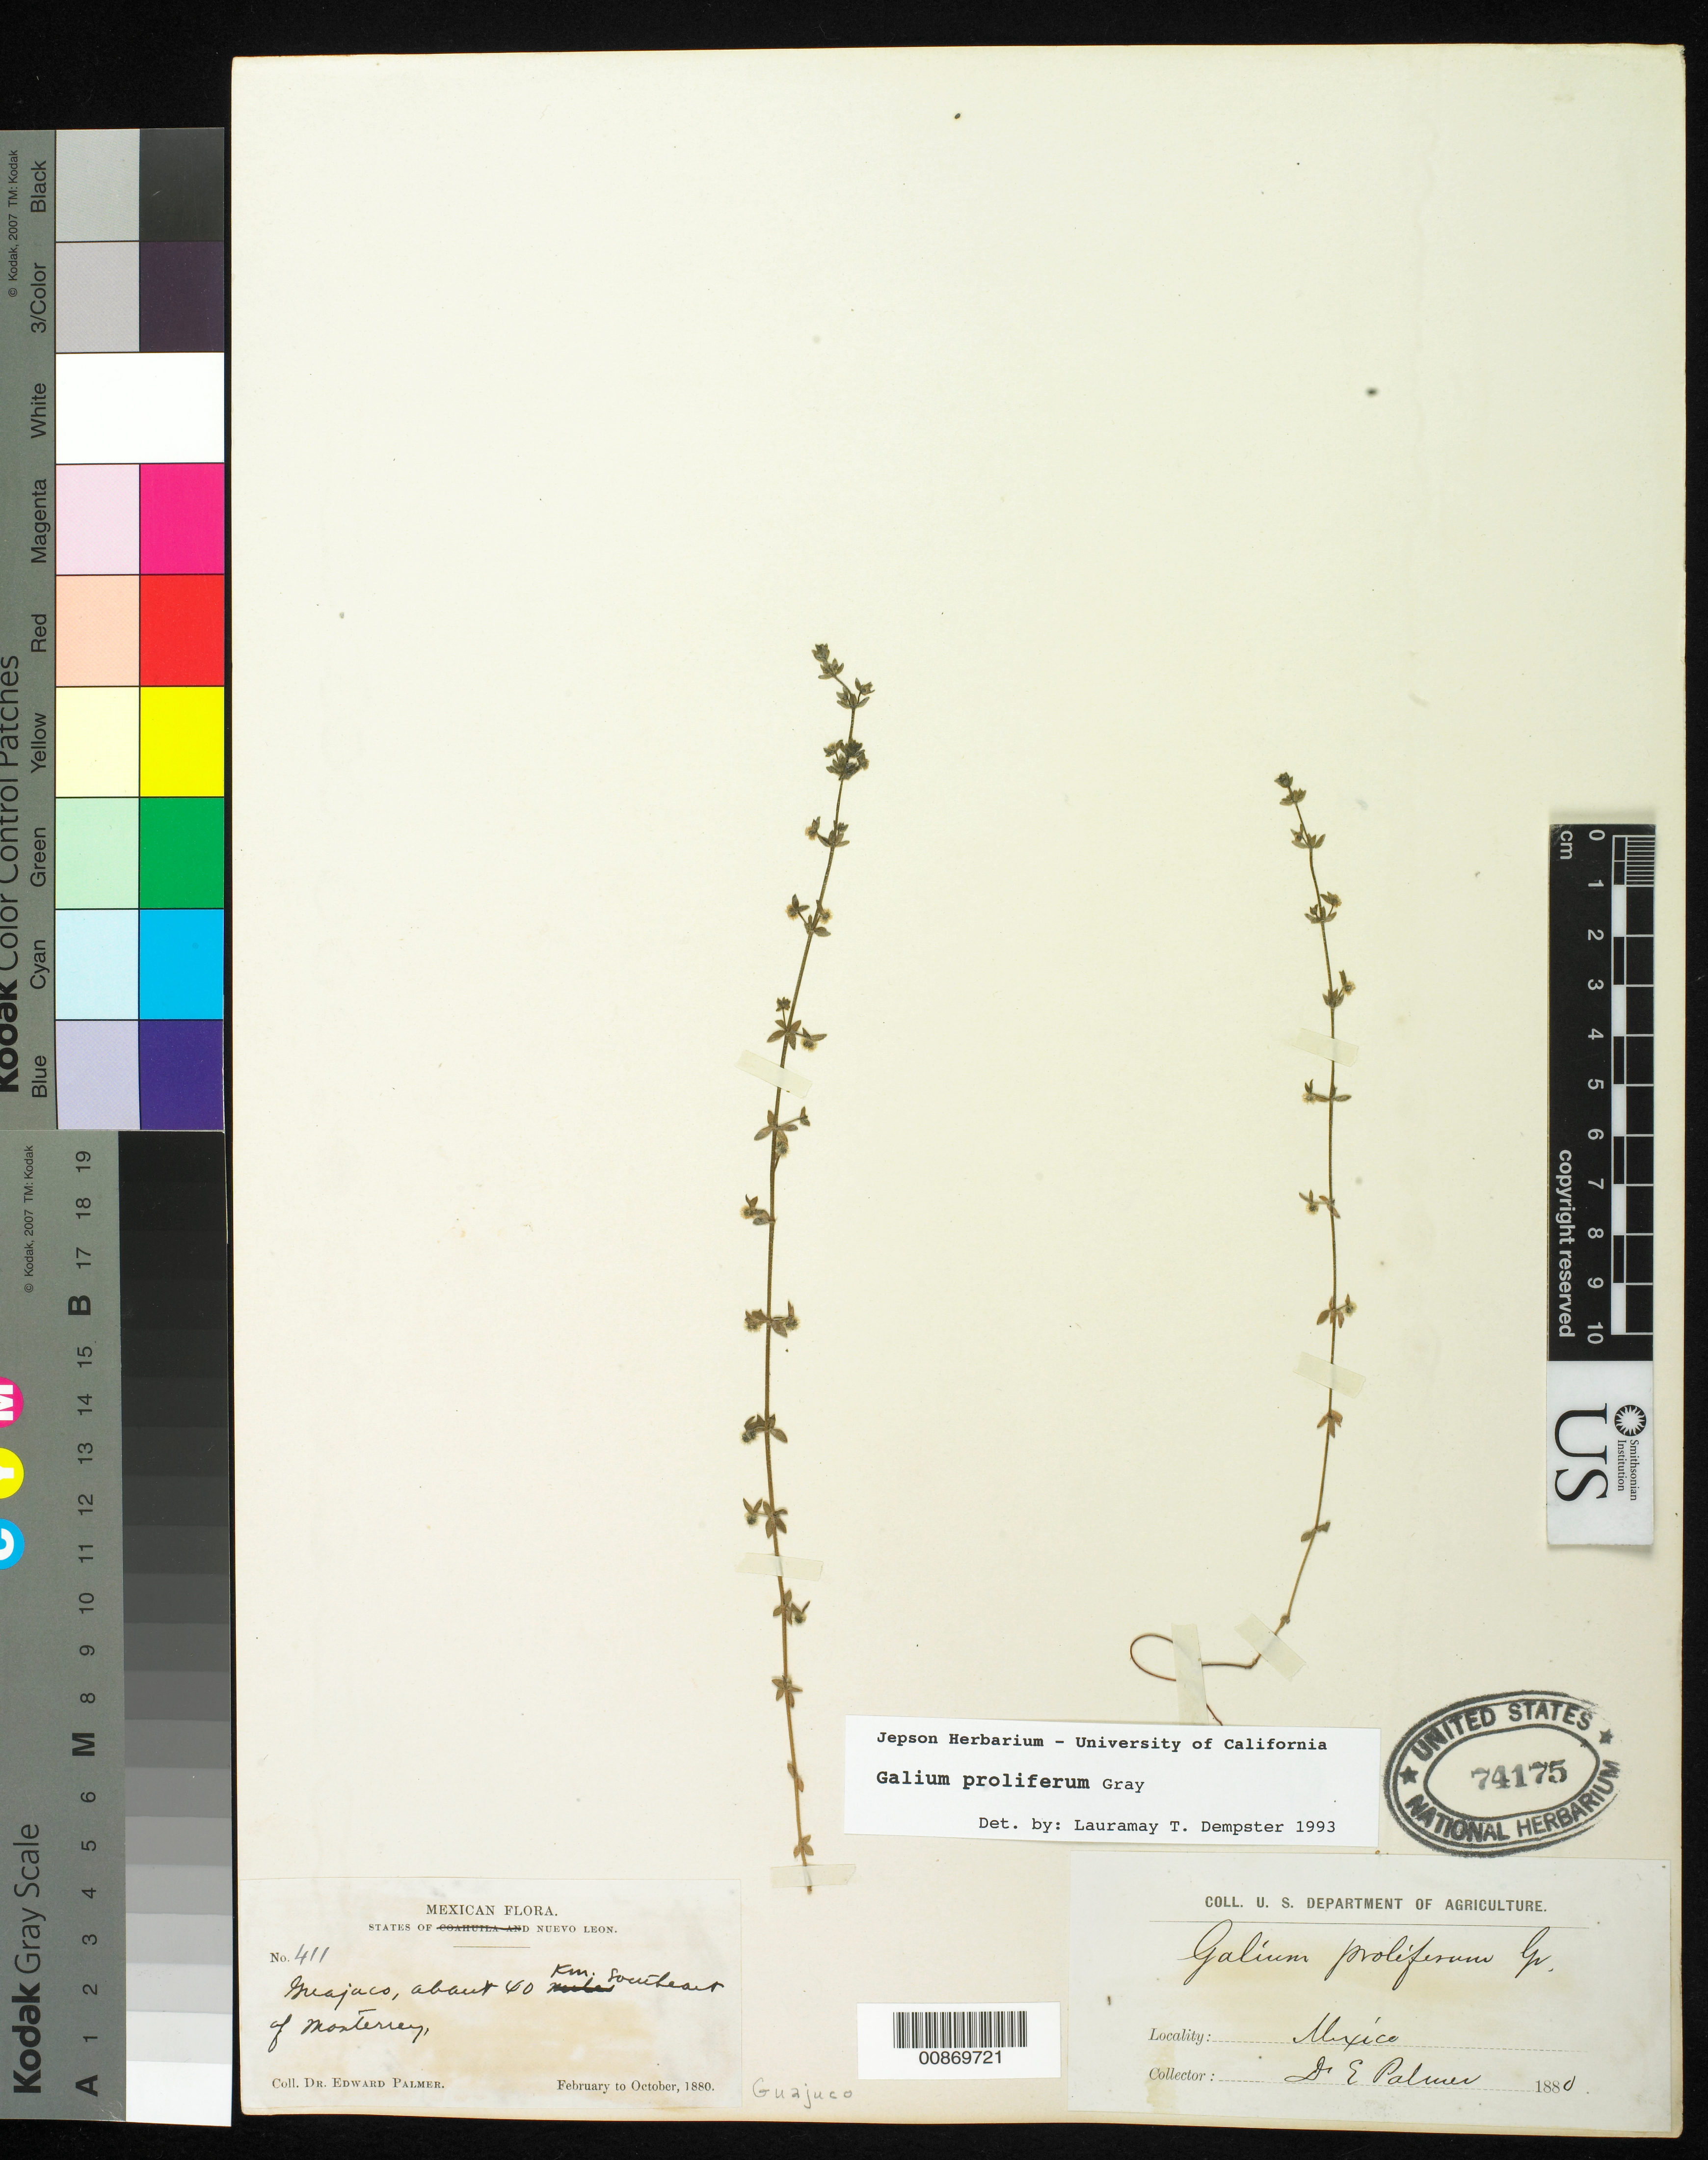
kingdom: Plantae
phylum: Tracheophyta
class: Magnoliopsida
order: Gentianales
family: Rubiaceae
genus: Galium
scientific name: Galium proliferum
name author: A. Gray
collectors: E. Palmer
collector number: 411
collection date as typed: Feb 1880 to -- Oct 1880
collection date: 1880-02/1880-10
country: Mexico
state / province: Nuevo León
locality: Guajaco, about 40 km. southeast of Monterrey, Nuevo León.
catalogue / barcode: US 74175